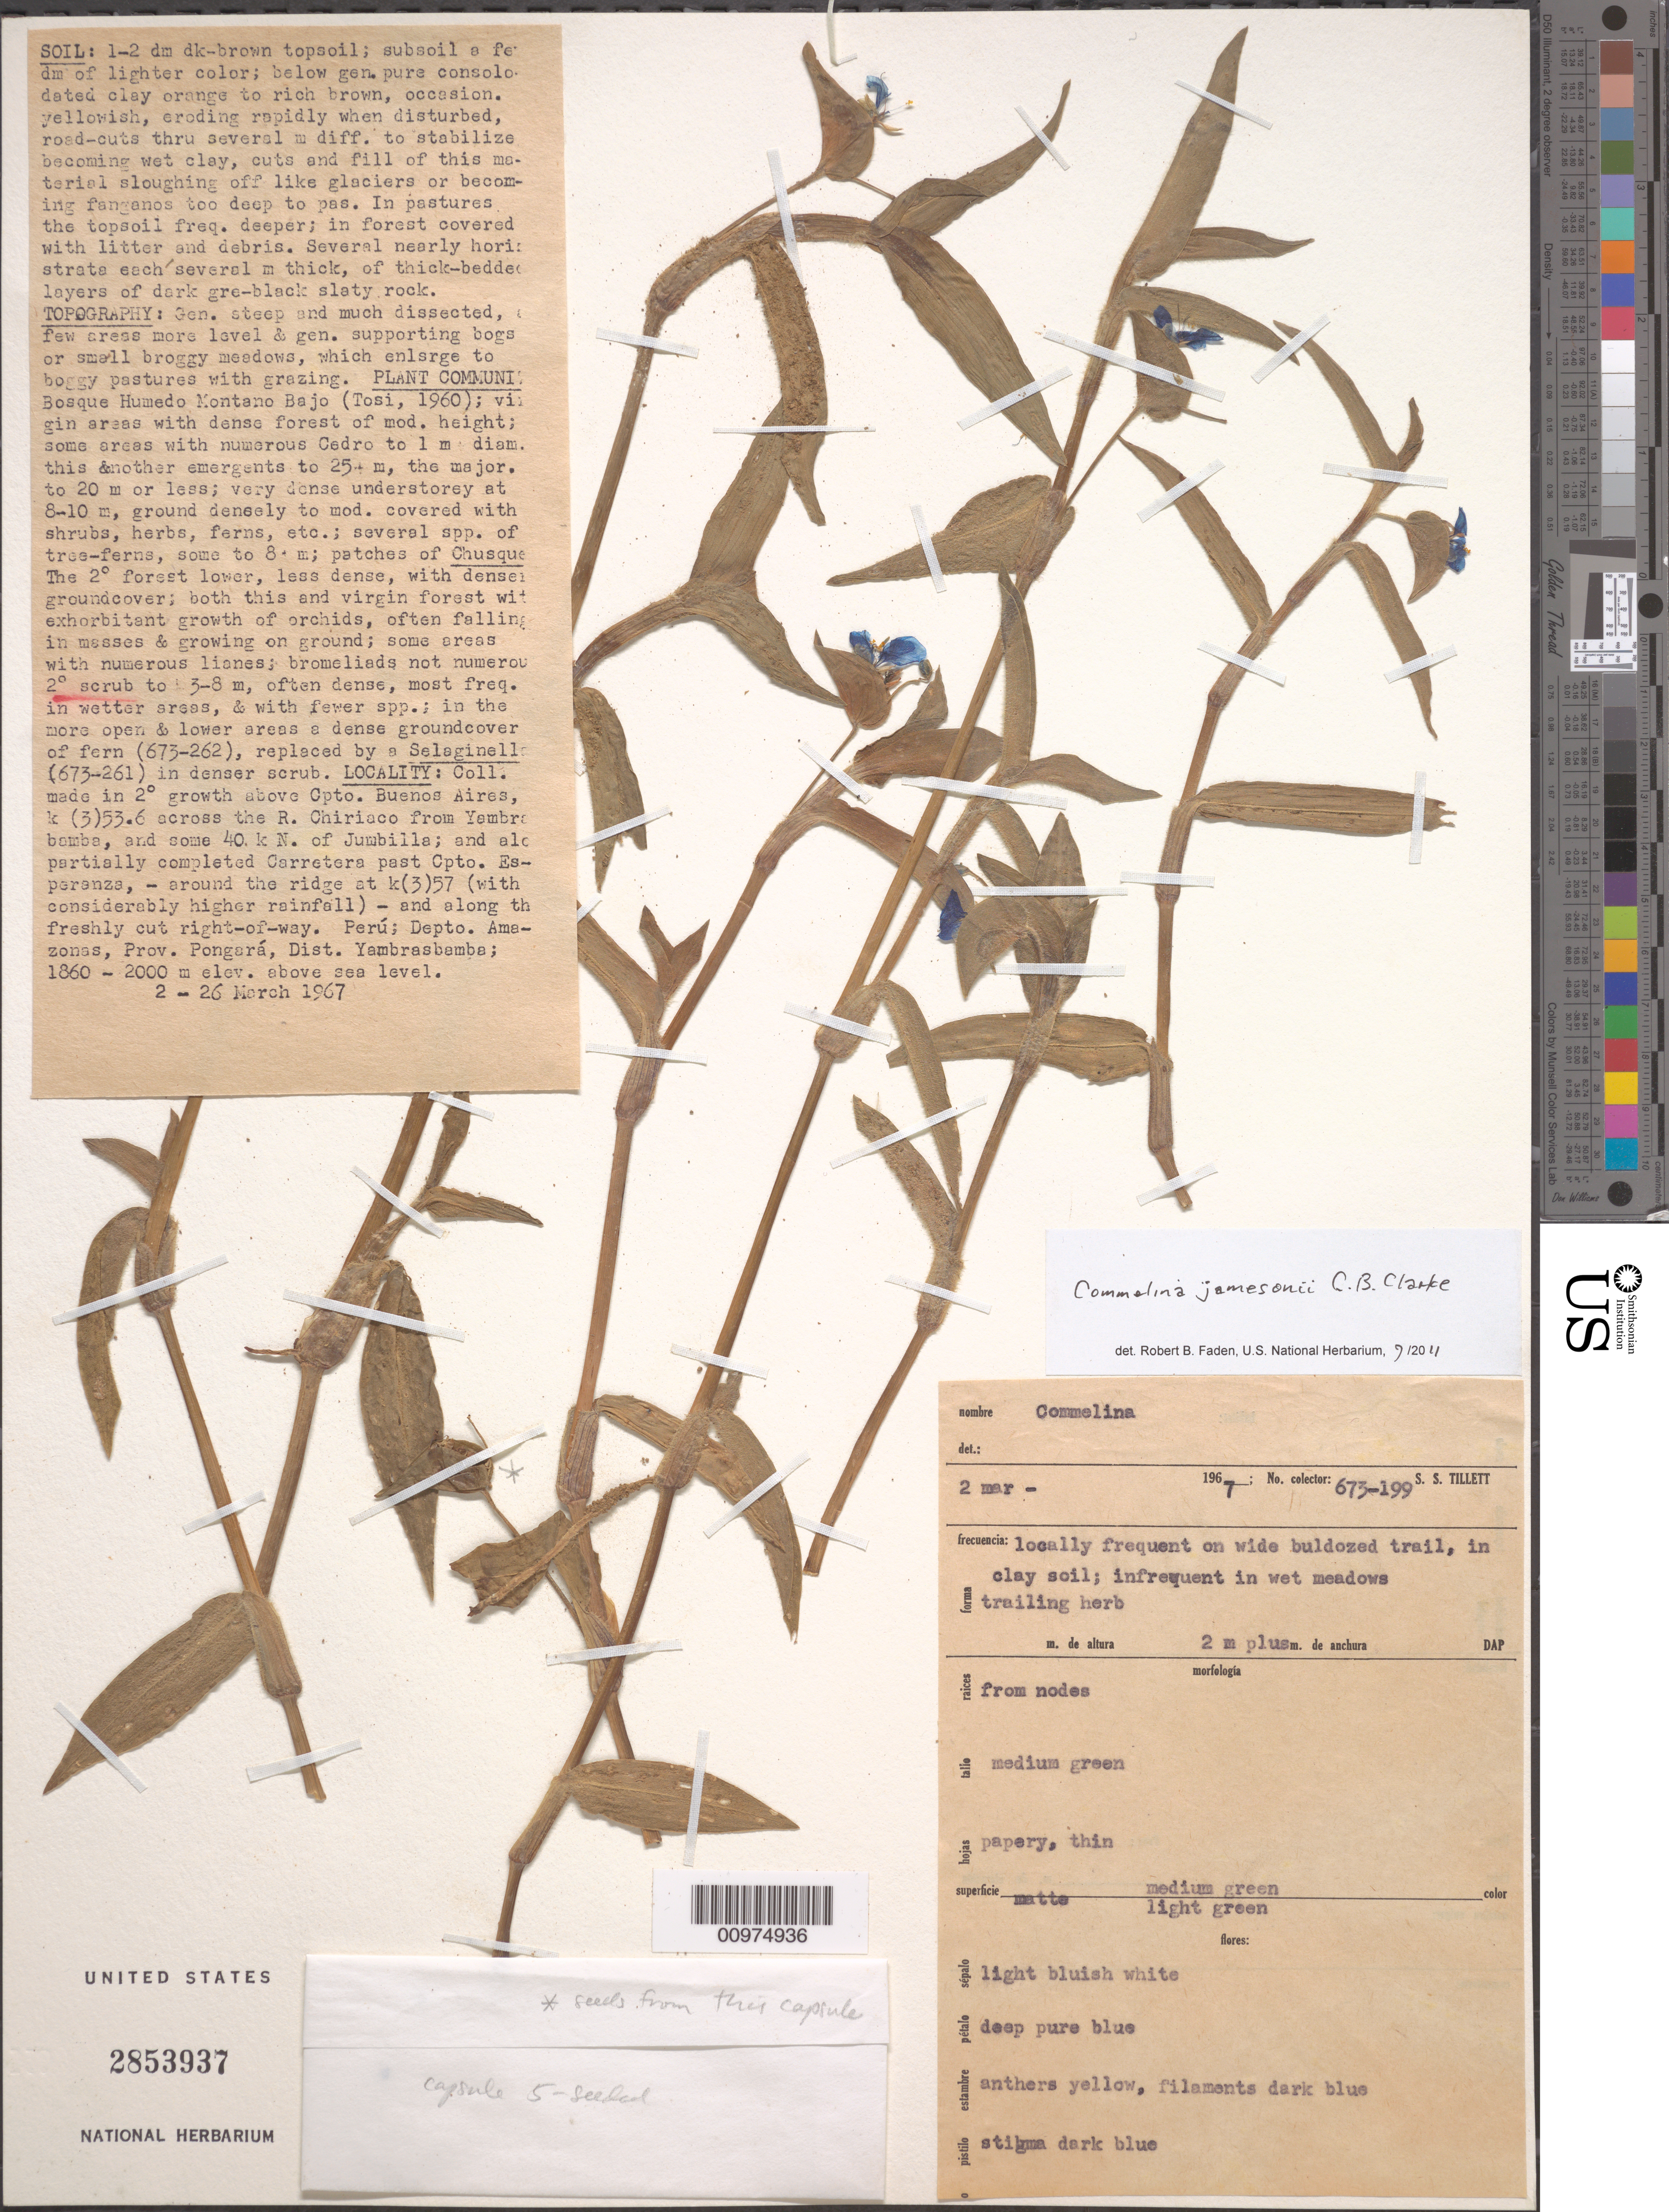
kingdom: Plantae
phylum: Tracheophyta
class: Liliopsida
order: Commelinales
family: Commelinaceae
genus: Commelina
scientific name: Commelina jamesonii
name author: C.B. Clarke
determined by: Faden, Robert B., (US), Smithsonian Institution - National Museum of Natural History (UNITED STATES)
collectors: S. S. Tillett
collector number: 673-199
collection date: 1967-03-02/1967-03-26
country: Peru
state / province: Amazonas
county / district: Bongará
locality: Coll. made in 2° growth above Cpto. Buenos Aires, k (3)53.6 across the R. Chiriaco from Yembrobamba, and some 40 k N. of Jumbilla; and alo partially completed Carratera past Cpto. Esparenza, - around the ridge at k(3)57 (with considerably higher rainfall) - and along the freshly cut right-of-way.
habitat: locally frequent on wide buldozed trail, in clay soil; infrequent in wet meadows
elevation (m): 1860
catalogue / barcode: US 2853937